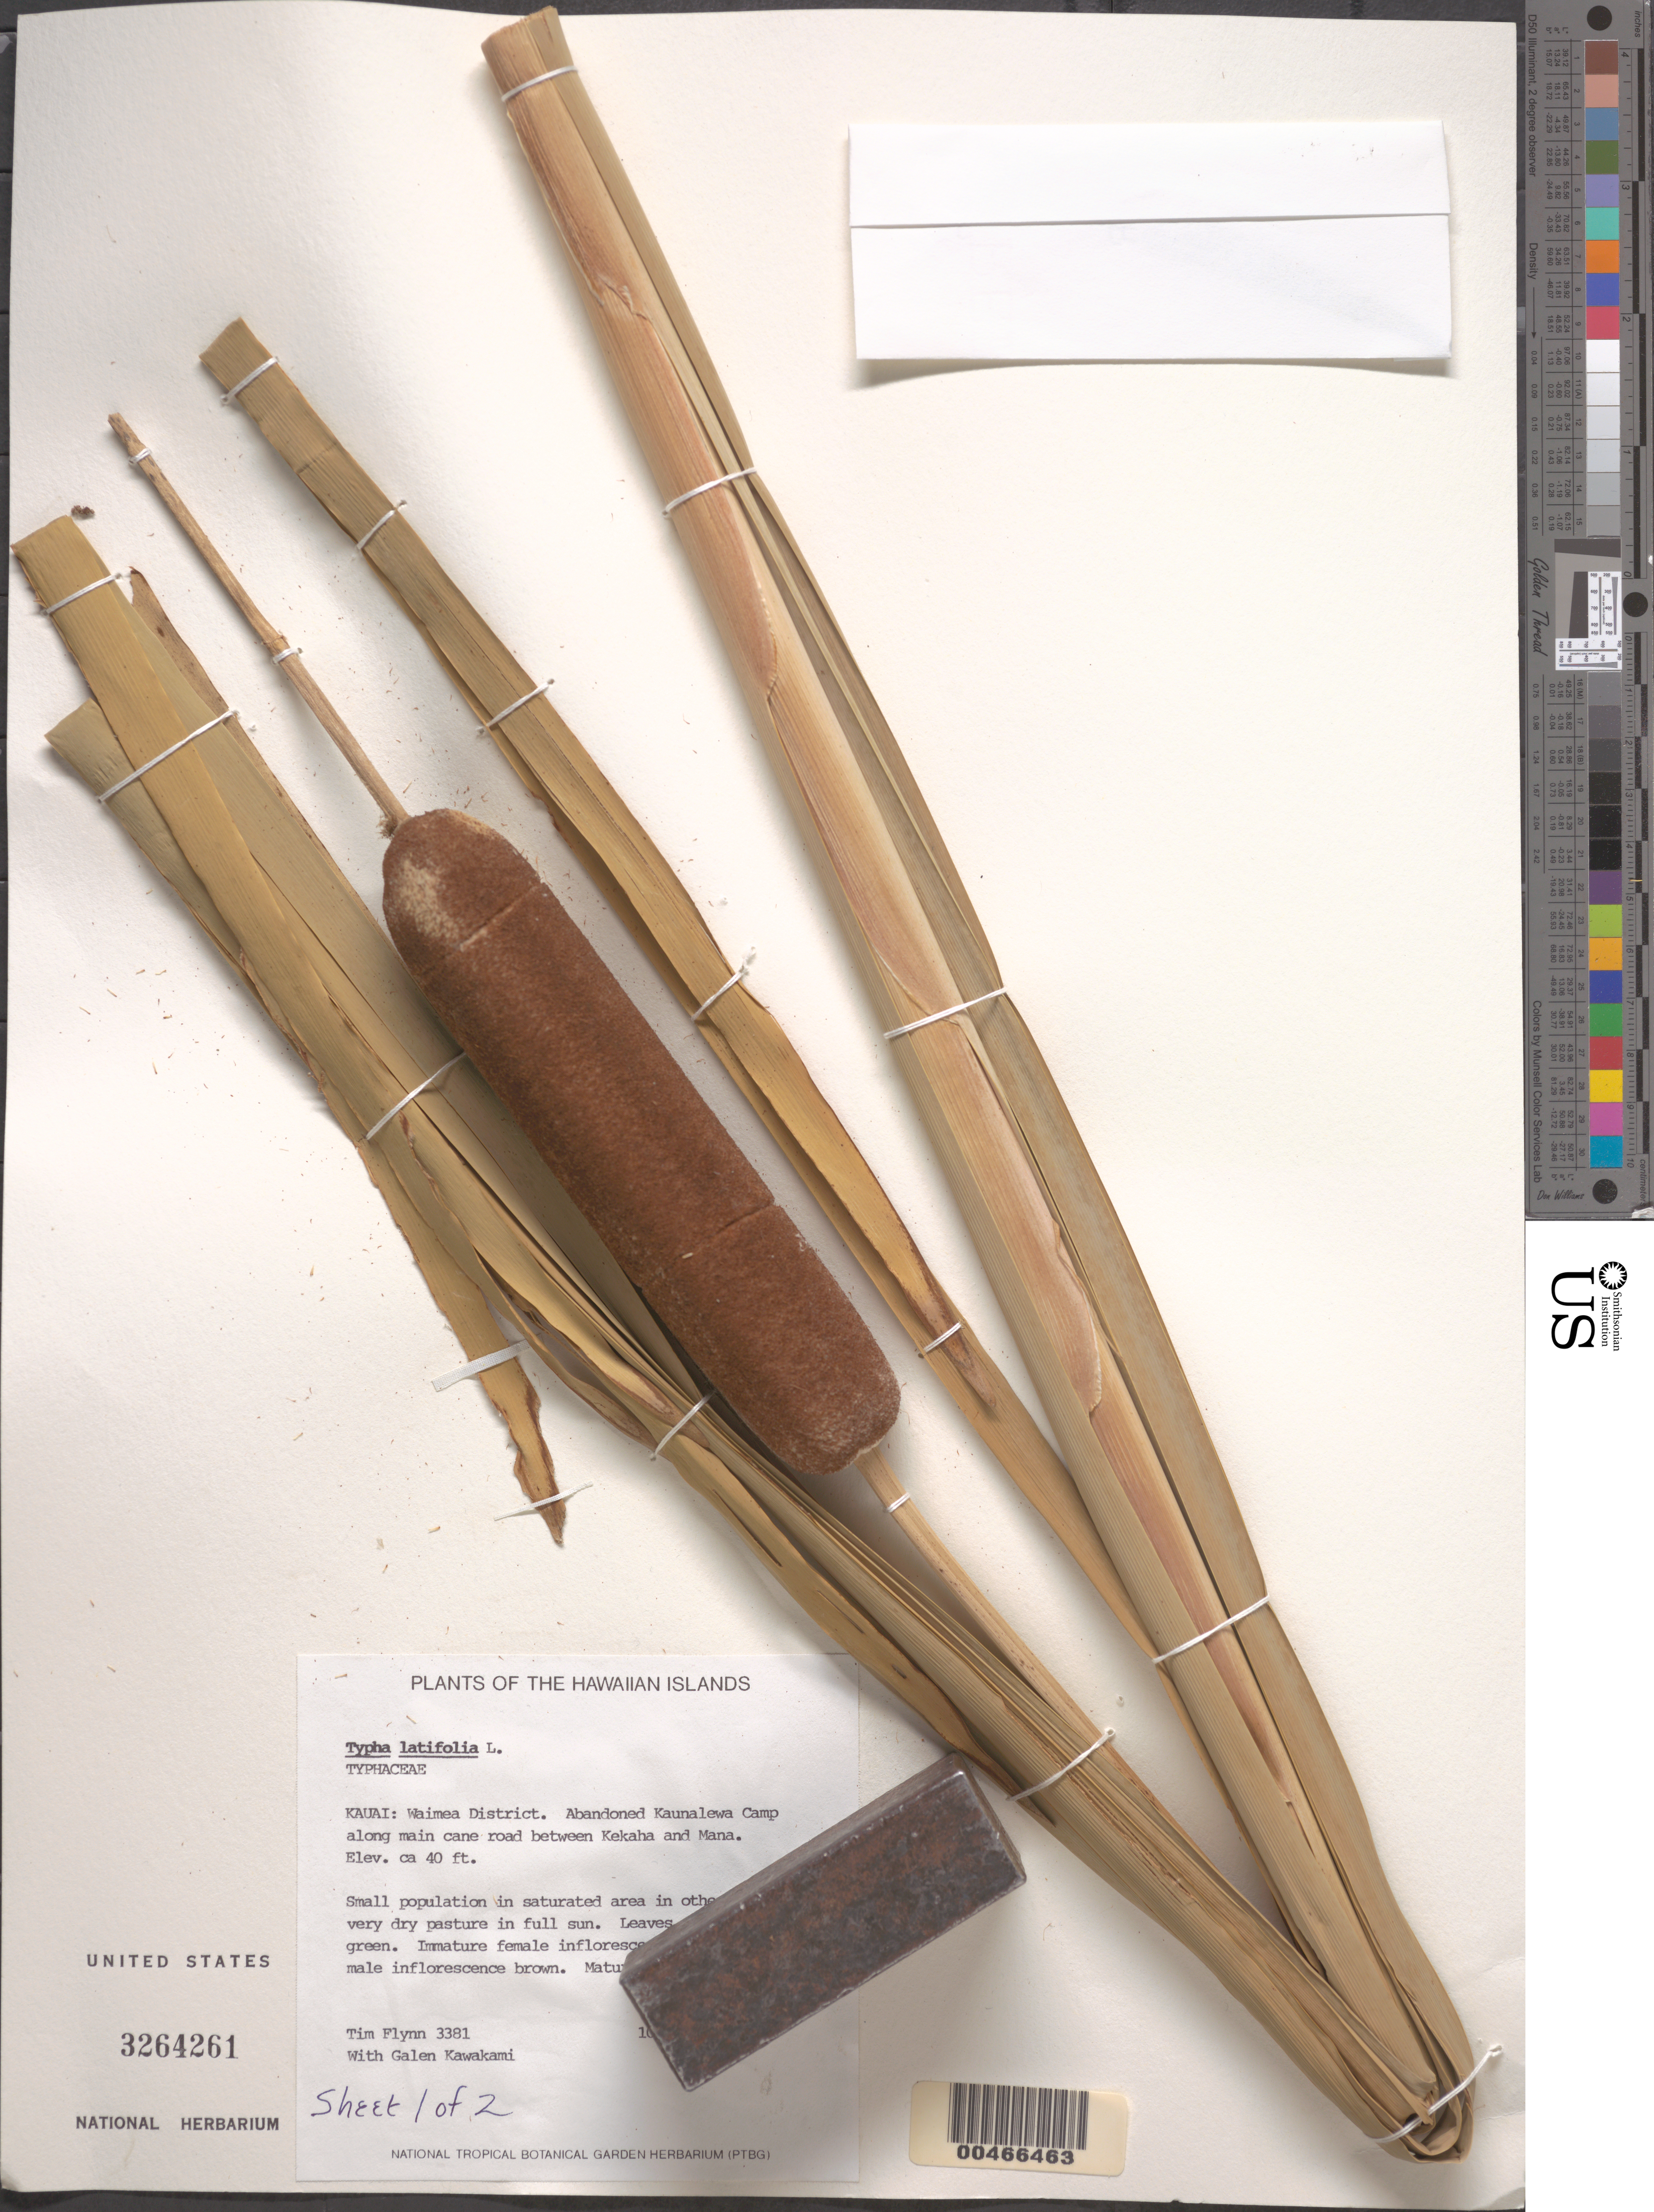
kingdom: Plantae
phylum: Tracheophyta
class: Liliopsida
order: Poales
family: Typhaceae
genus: Typha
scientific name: Typha latifolia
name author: L.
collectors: T. W. Flynn & G. Kawakami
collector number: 3381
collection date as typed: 10 May 1989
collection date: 1989-05-10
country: United States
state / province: Hawaii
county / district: Kauai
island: Kaua'i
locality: Waimea District. Abandoned Kaunalewa Camp along main cane road between Kekaha and Mana.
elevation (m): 12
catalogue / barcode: US 3264261